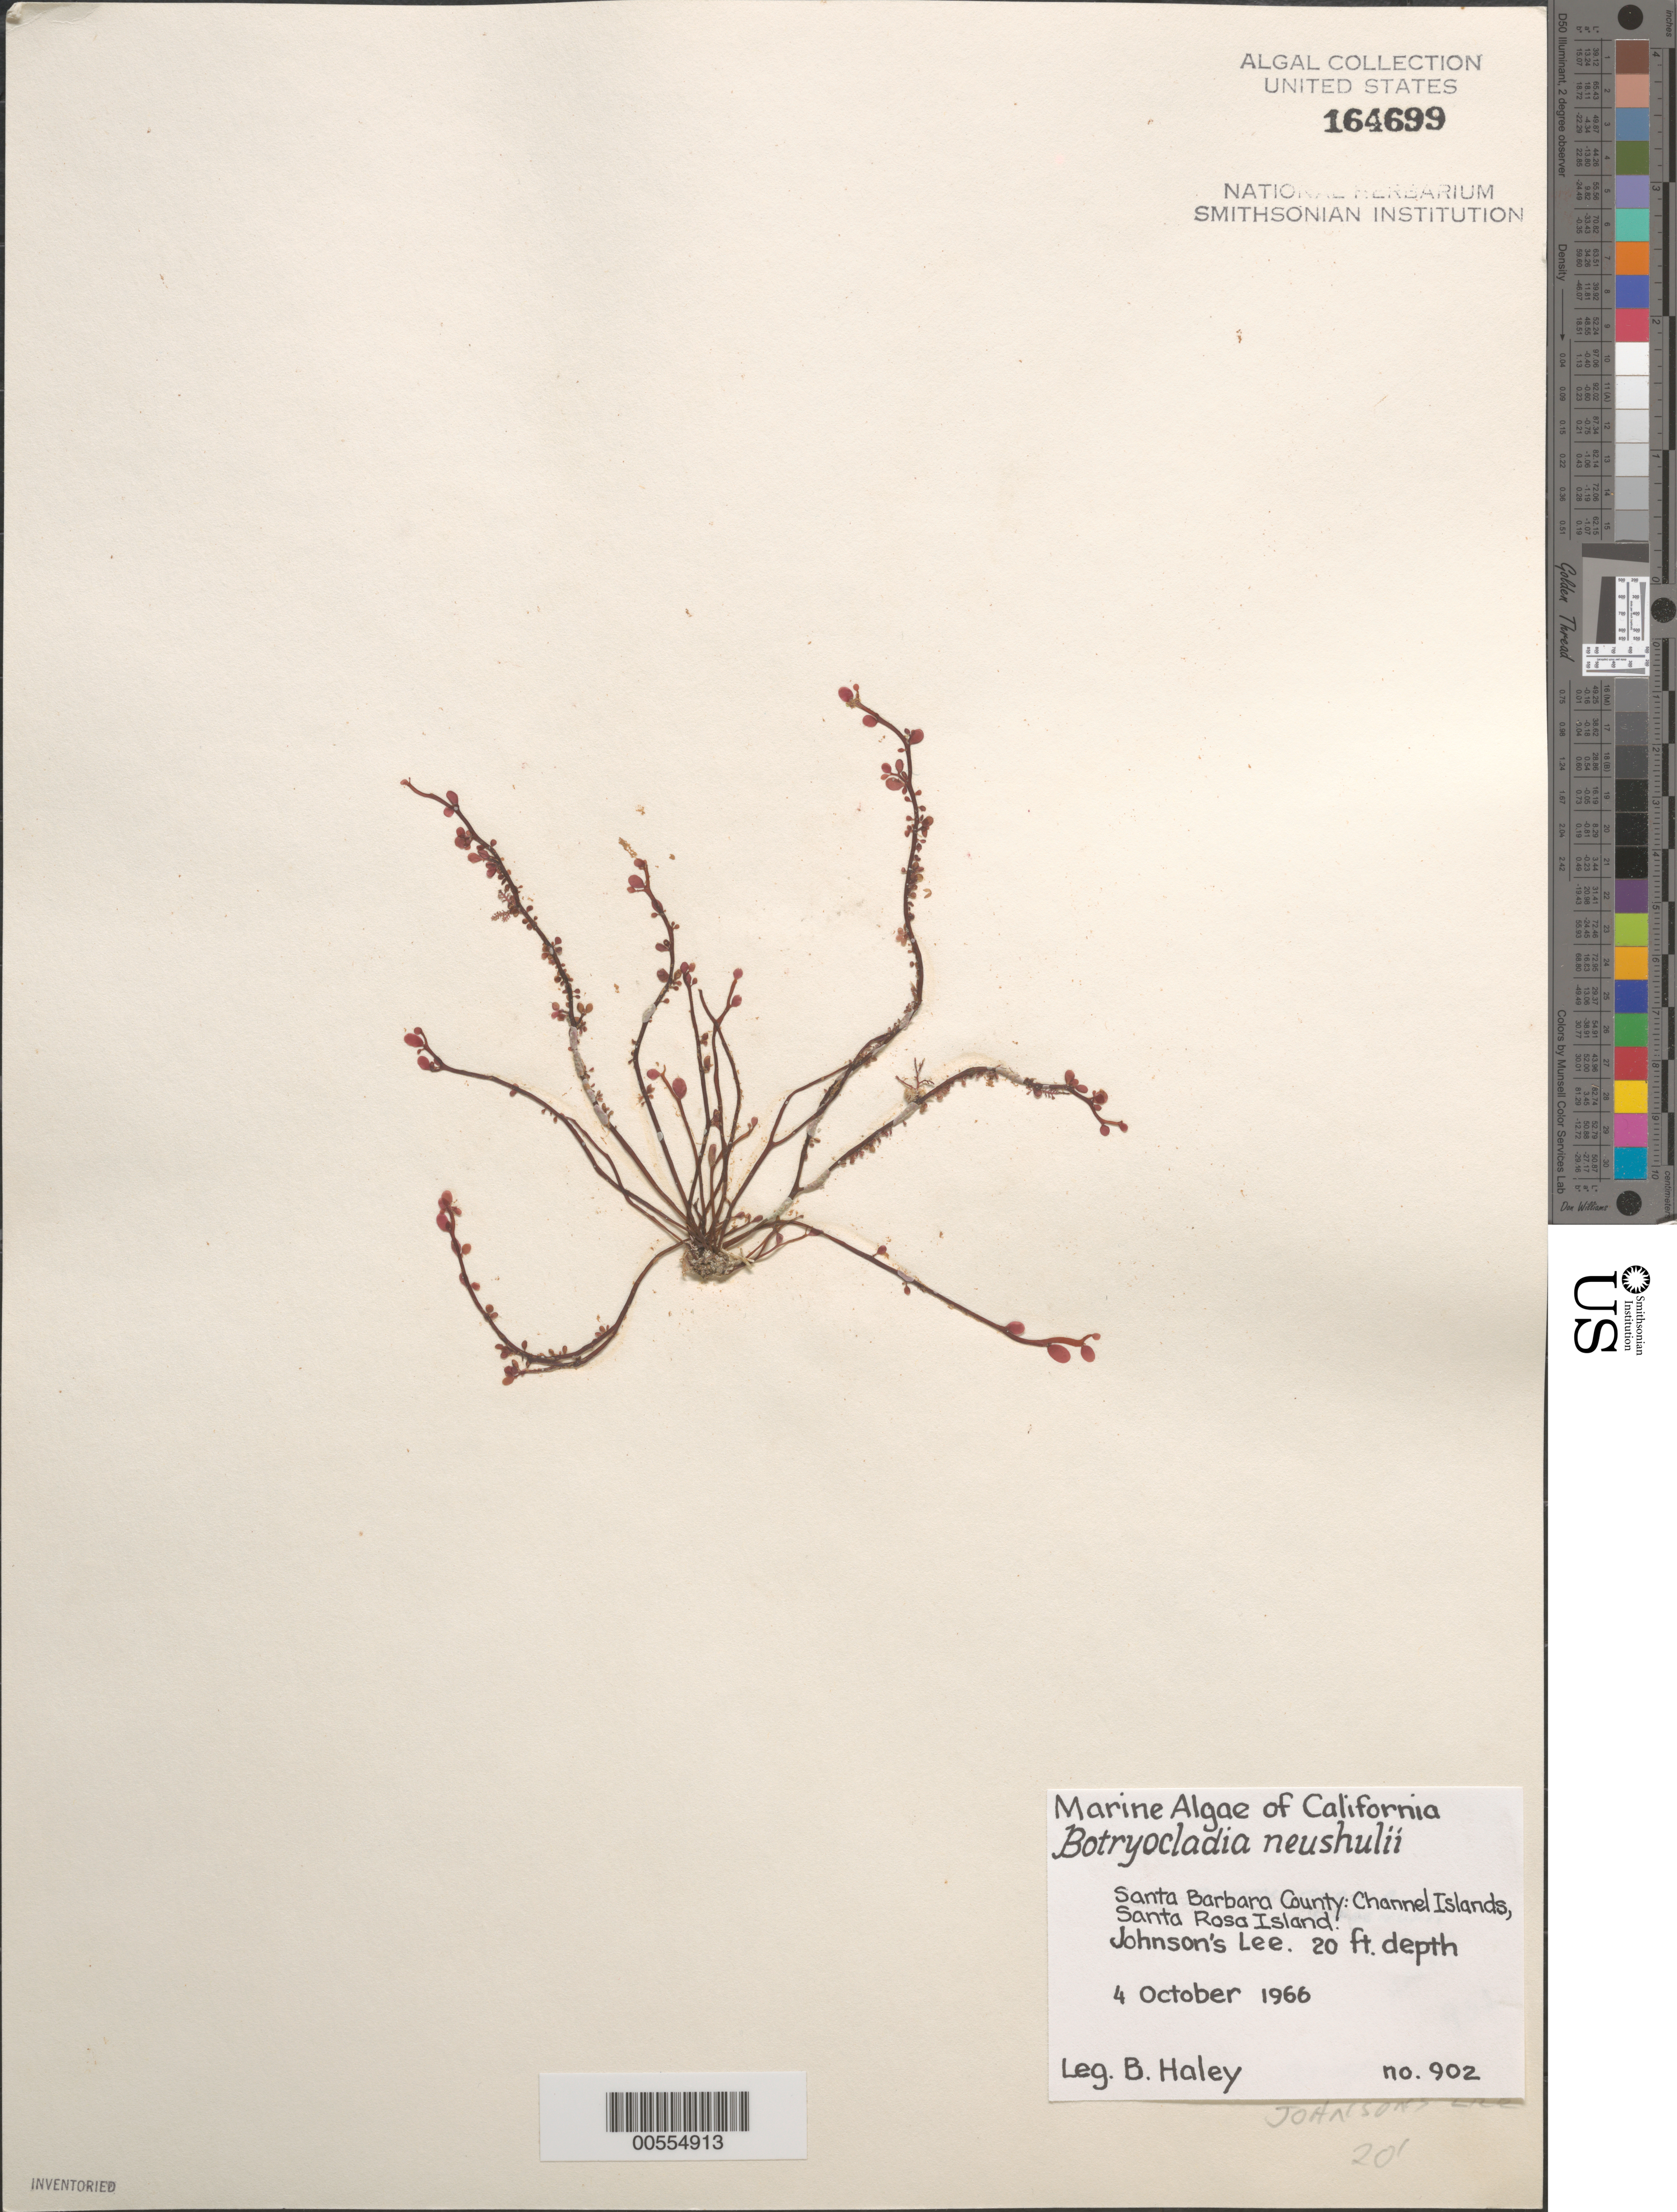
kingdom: Plantae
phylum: Rhodophyta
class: Florideophyceae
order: Rhodymeniales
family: Rhodymeniaceae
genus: Botryocladia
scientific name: Botryocladia neushulii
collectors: B. Haley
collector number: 902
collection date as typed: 04 Oct 1966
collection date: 1966-10-04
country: United States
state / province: California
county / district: Santa Barbara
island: Santa Rosa Island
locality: Johnson's Lee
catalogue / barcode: US 164699